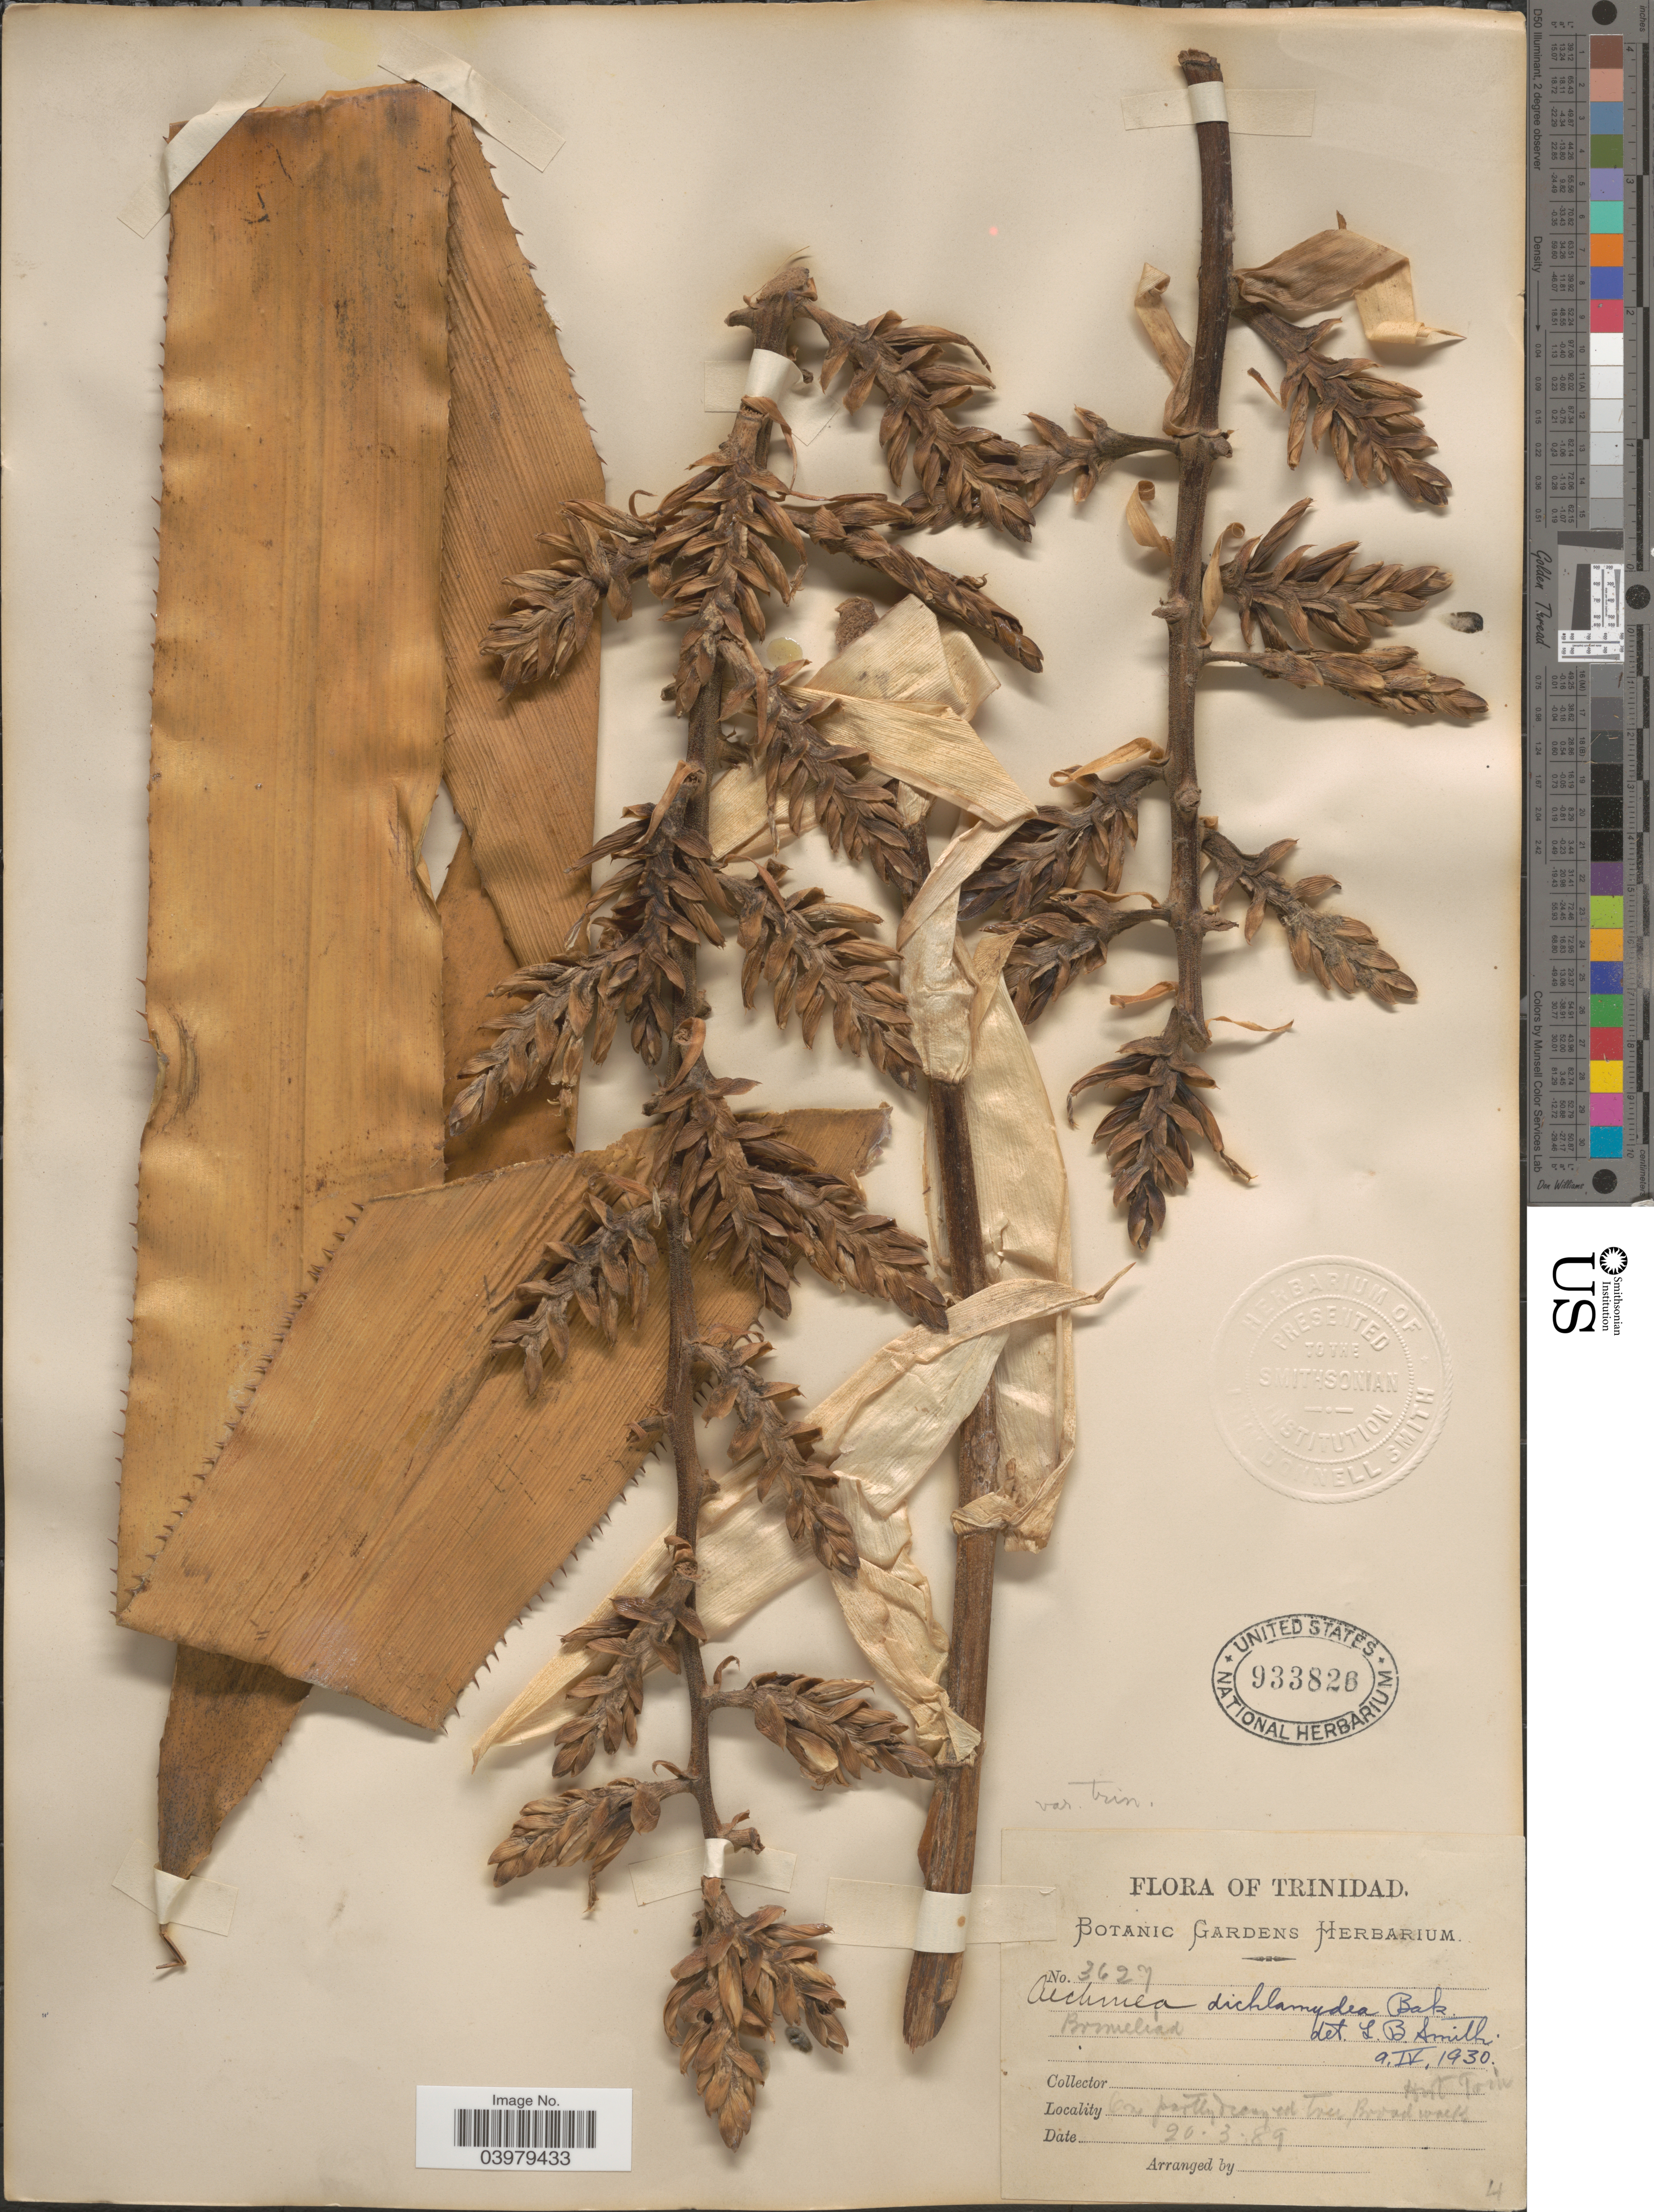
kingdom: Plantae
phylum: Tracheophyta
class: Liliopsida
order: Poales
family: Bromeliaceae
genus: Aechmea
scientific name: Aechmea dichlamydea var. trinitensis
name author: L.B. Sm.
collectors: ex herb. Botanic Gardens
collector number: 3627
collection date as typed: Transcribed d/m/y: 20/3/89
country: Trinidad and Tobago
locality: Trinidad. On partly dry ed Tree, Broad Walk.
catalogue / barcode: US 933826